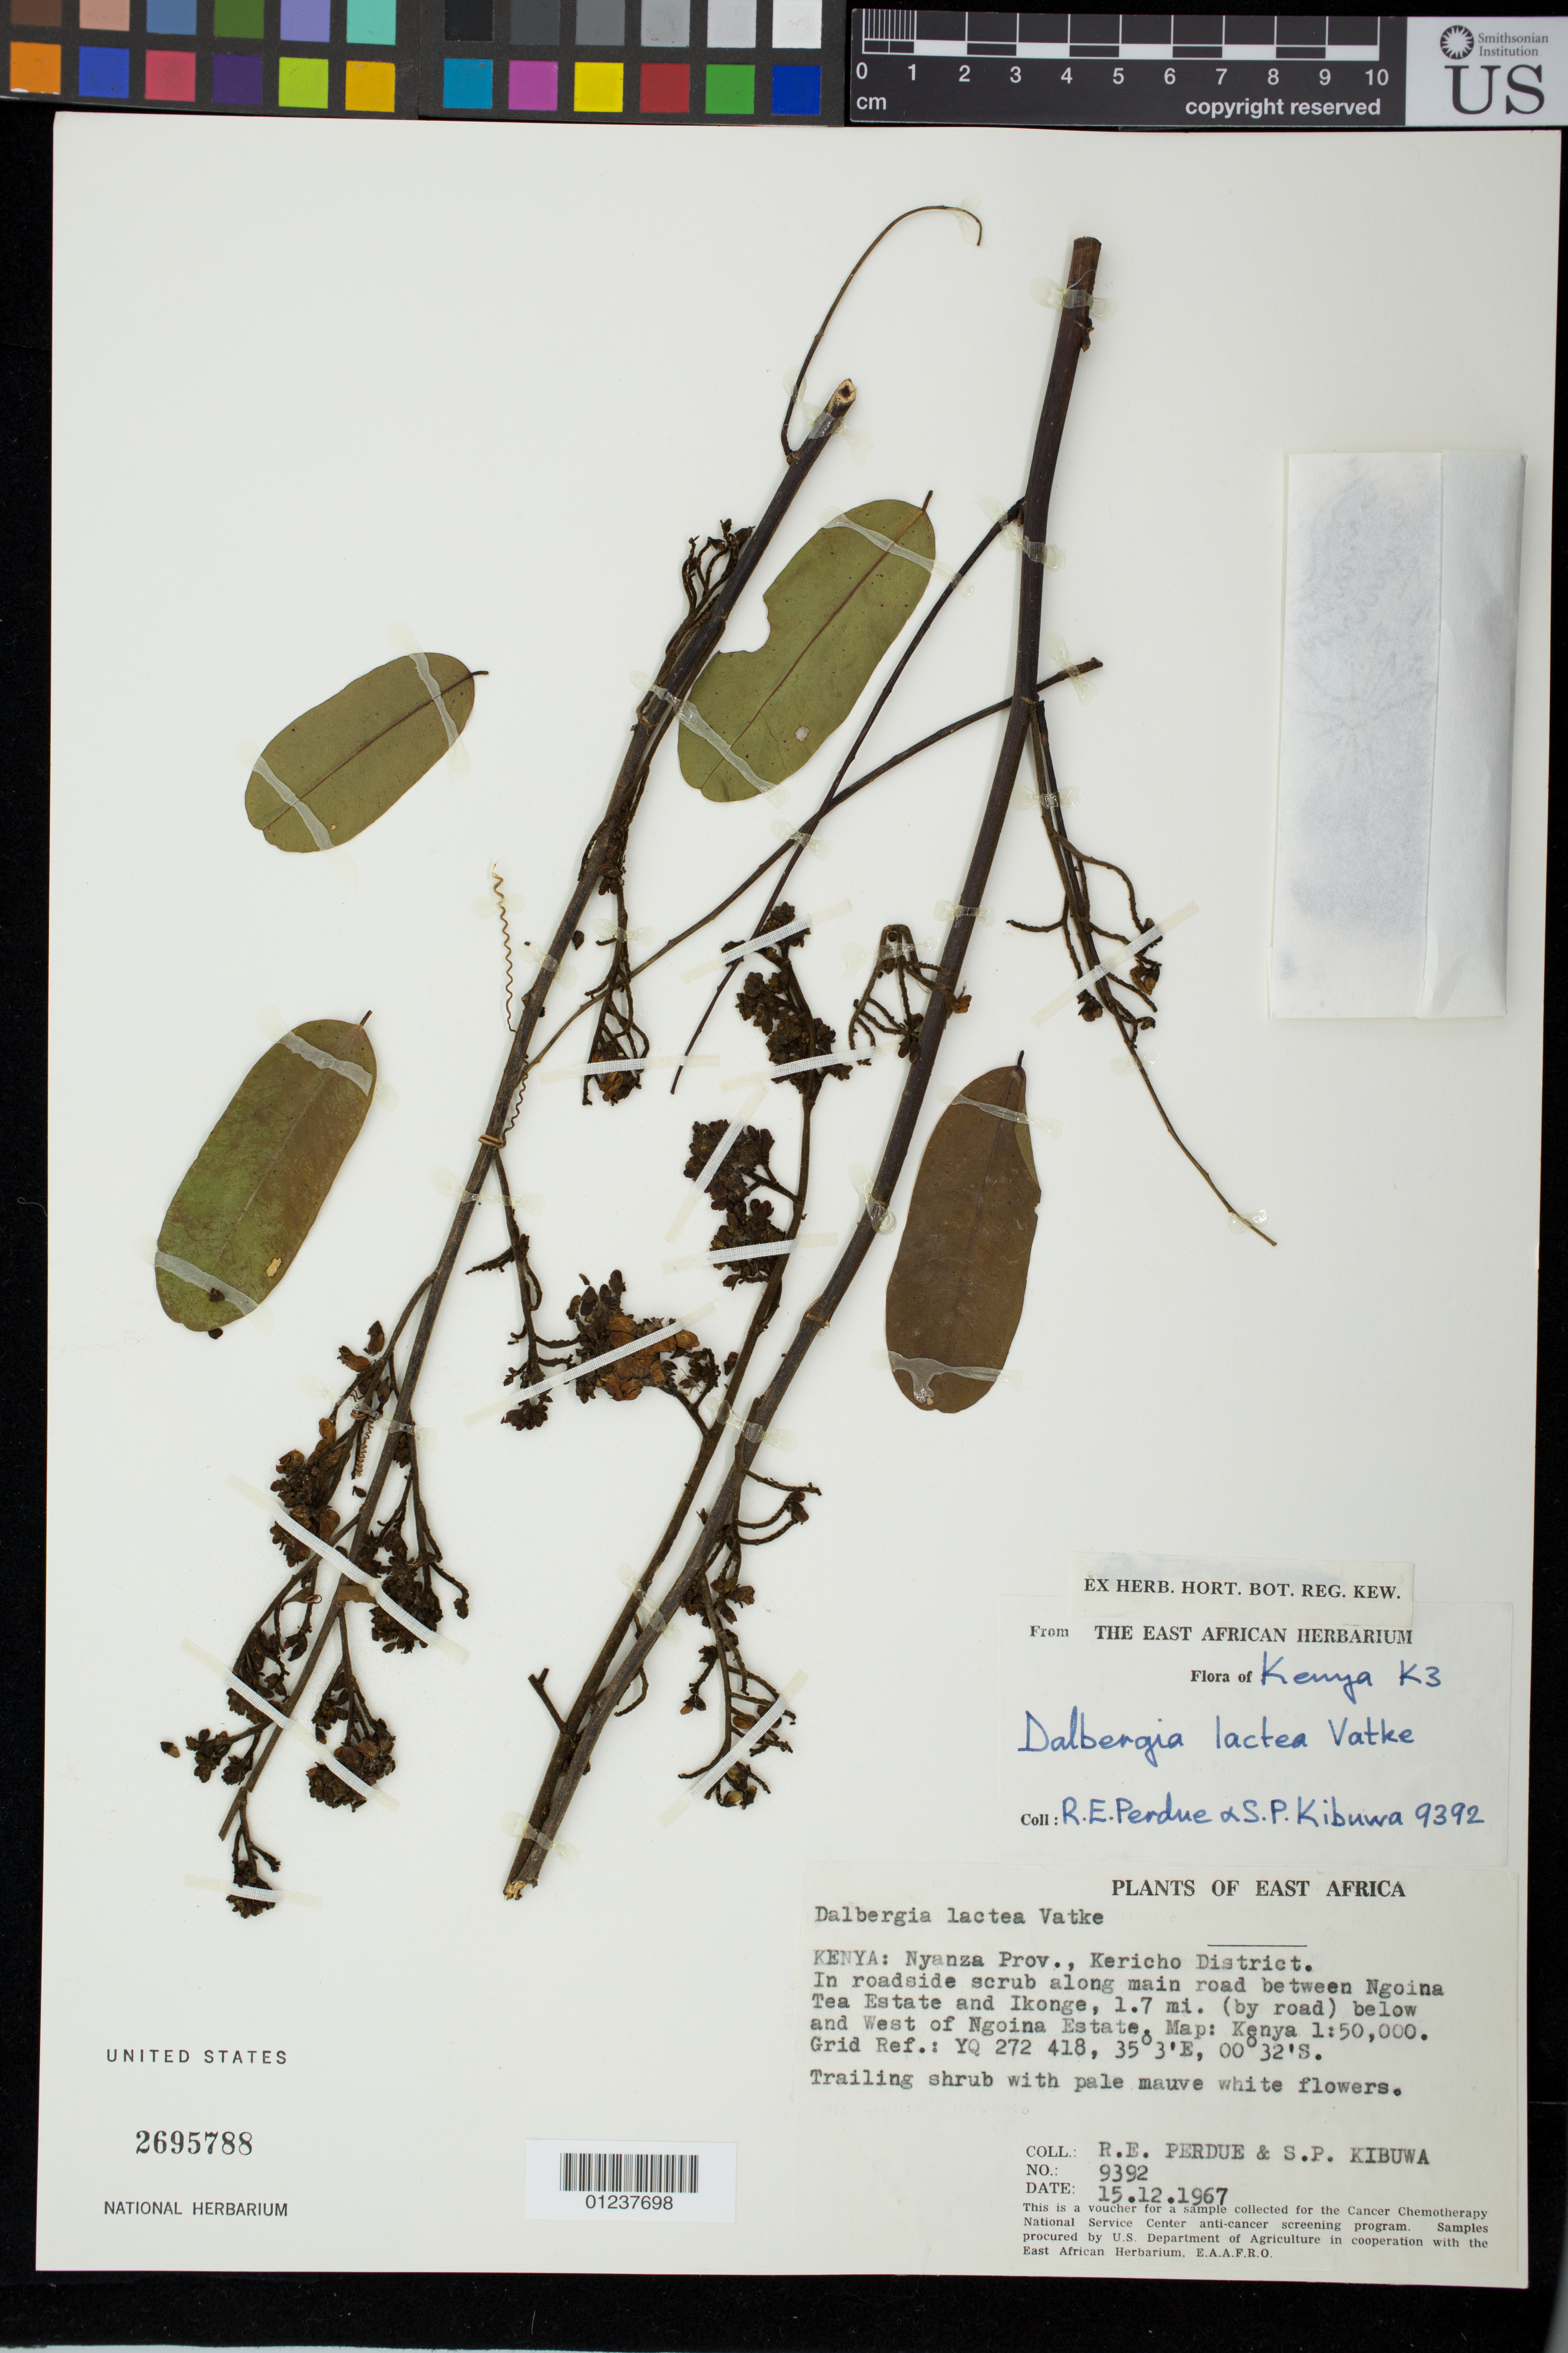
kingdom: Plantae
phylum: Tracheophyta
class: Magnoliopsida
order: Fabales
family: Fabaceae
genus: Dalbergia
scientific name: Dalbergia lactea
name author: Vatke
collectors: R. E. Perdue & S. Kibuwa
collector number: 9392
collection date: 1967-12-15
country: Kenya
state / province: Kericho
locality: Nyanza Prov., Kericho District. In roadside scrub along main road between Ngoina Tea Estate and Ikonge, 1.7 mi. (by road) below and West of Ngoina Estate.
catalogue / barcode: US 2695788